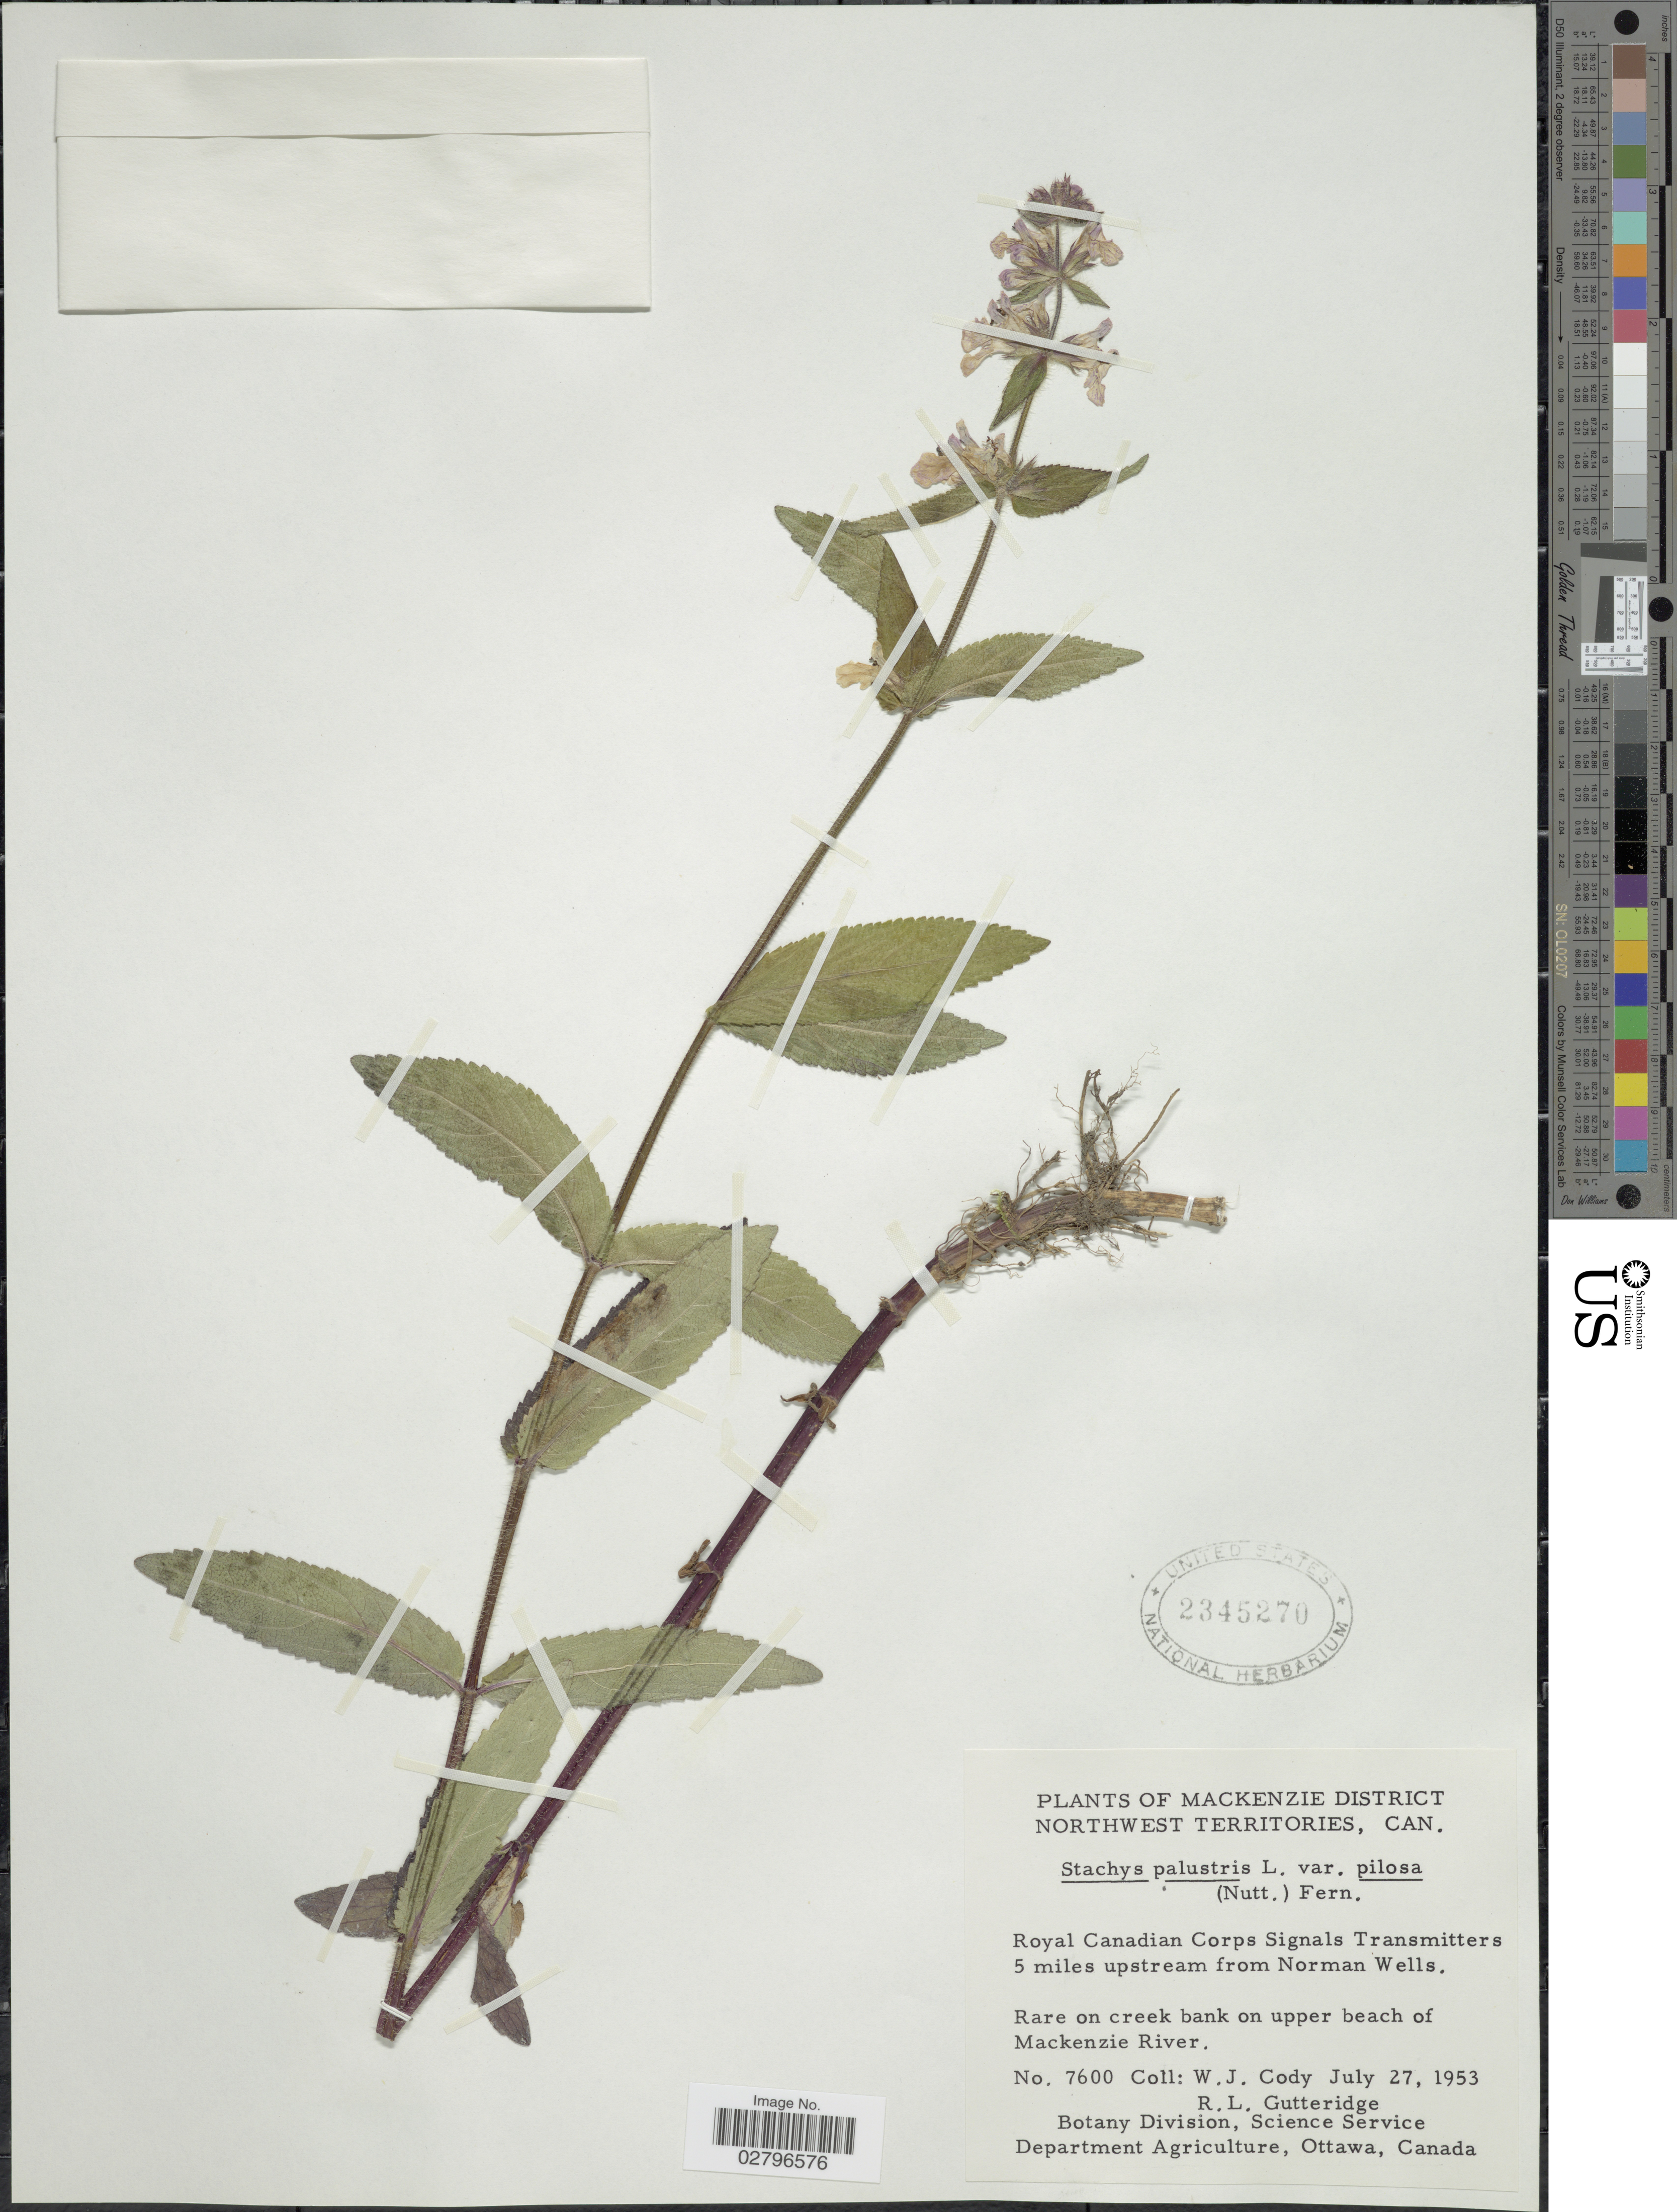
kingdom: Plantae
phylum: Tracheophyta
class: Magnoliopsida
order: Lamiales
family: Lamiaceae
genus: Stachys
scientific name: Stachys pilosa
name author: Nutt.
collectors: W. Cody & R. Gutteridge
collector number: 7600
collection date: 1953-07-27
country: Canada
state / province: Northwest Territories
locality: Mackenzie District. Royal Canadian Corps Signals Transmitters 5 miles upstream from Norman Wells. Rare on creek bank on upper beach of Mackenzie River.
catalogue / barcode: US 2345270